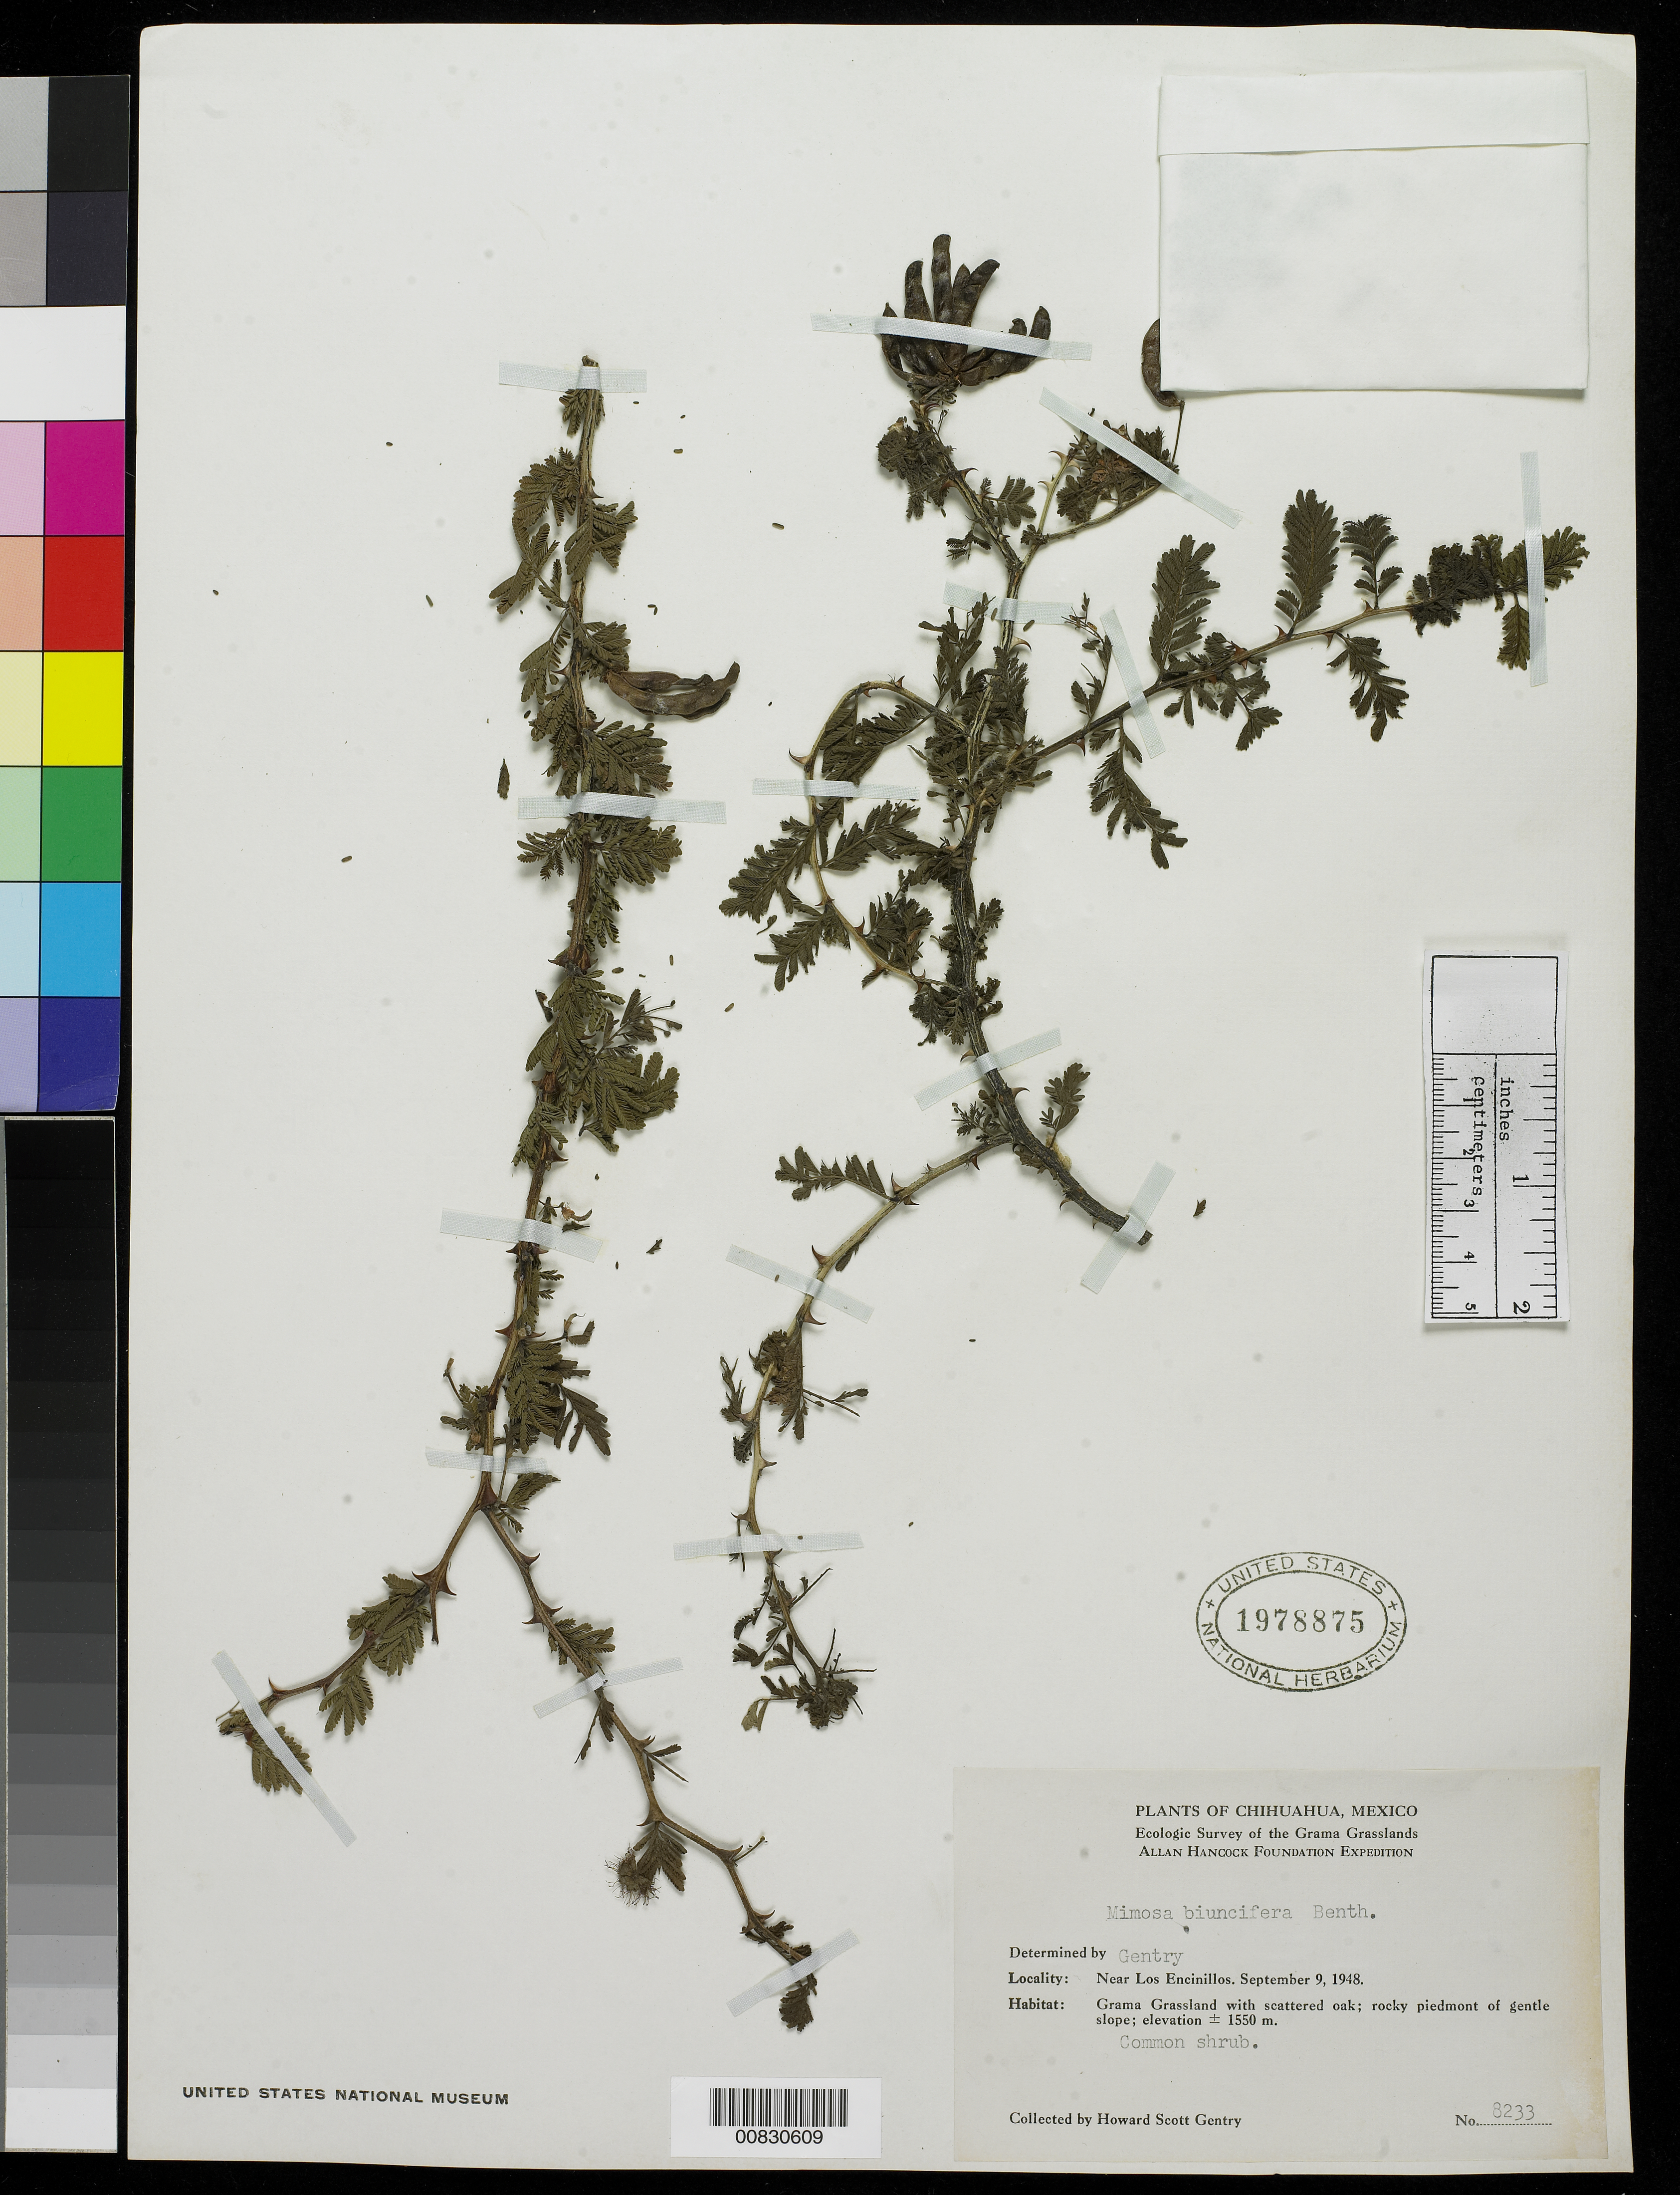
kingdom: Plantae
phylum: Tracheophyta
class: Magnoliopsida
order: Fabales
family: Fabaceae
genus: Mimosa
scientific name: Mimosa biuncifera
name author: Benth.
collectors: H. S. Gentry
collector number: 8233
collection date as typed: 09 Sep 1948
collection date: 1948-09-09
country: Mexico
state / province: Chihuahua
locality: Near Los Encinillos, Chihuahua.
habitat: Grama Grassland with scattered oaks; rocky piedmont of gentle slope.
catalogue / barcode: US 1978875